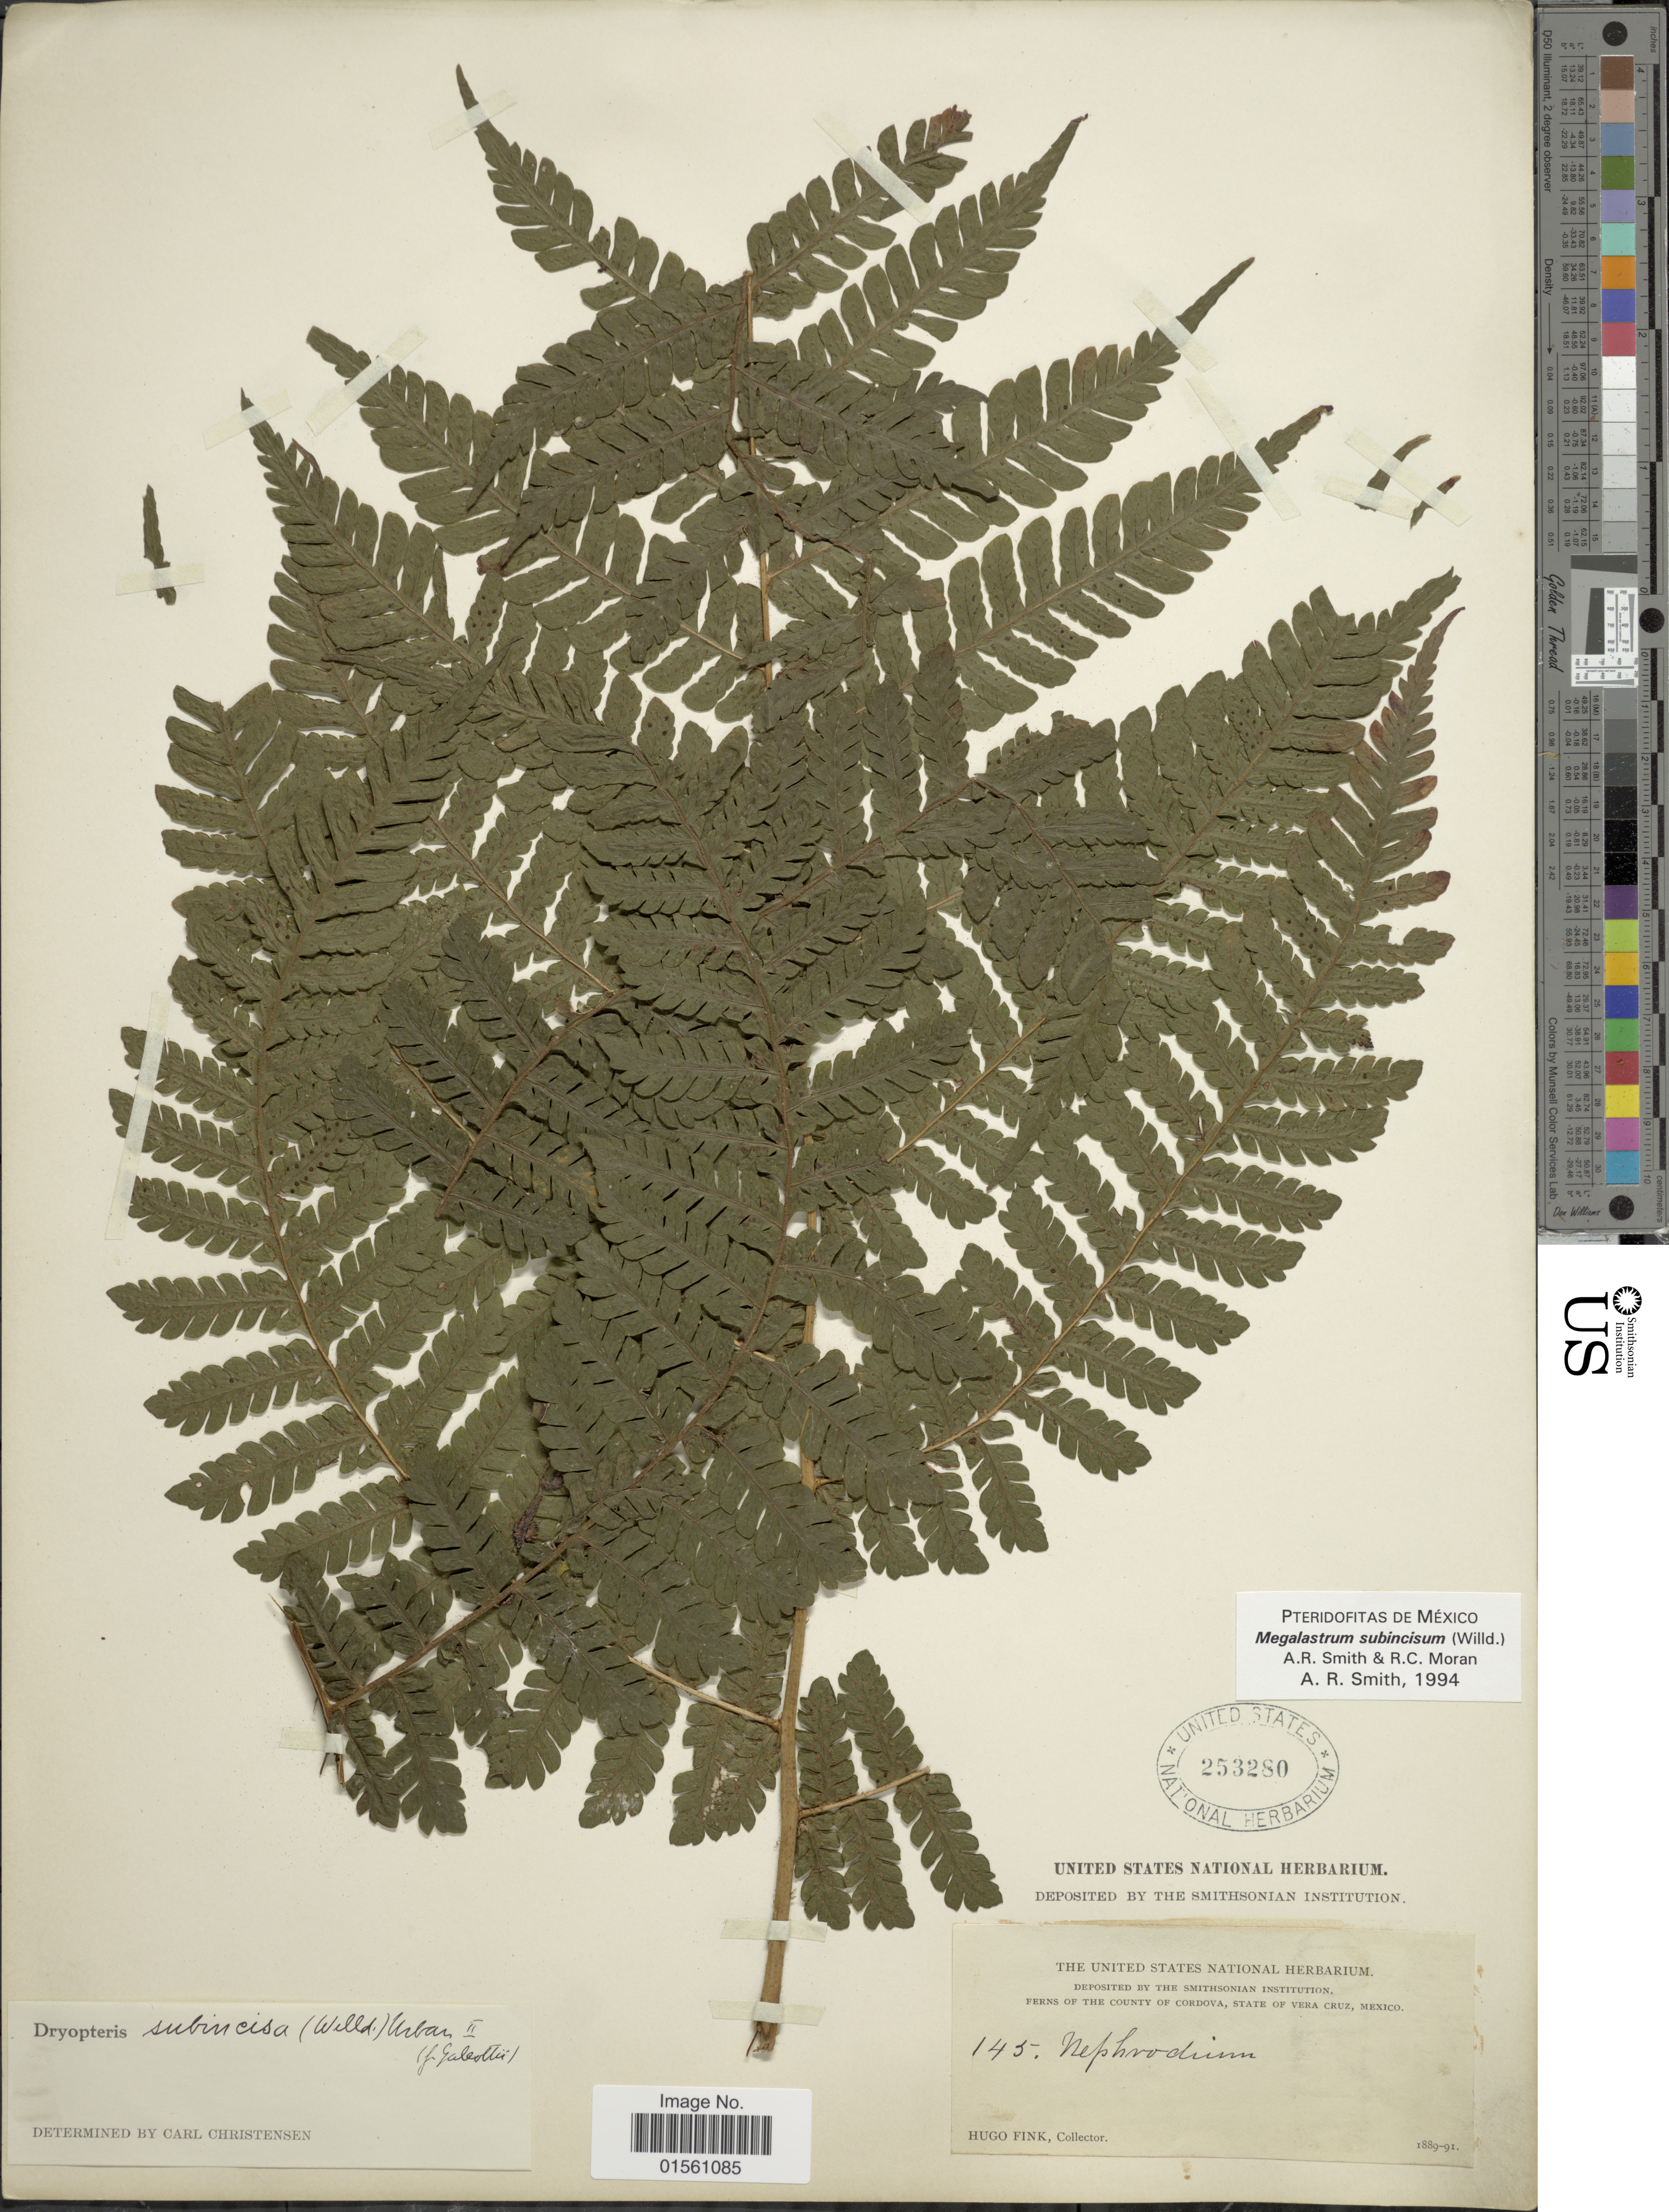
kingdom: Plantae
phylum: Tracheophyta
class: Polypodiopsida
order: Polypodiales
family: Dryopteridaceae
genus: Megalastrum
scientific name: Megalastrum subincisum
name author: (Willd.) A.R. Sm. & R.C. Moran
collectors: H. Fink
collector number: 145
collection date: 1889/1891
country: Mexico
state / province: Veracruz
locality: County of Cordova, State of Vera Cruz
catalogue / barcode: US 253280